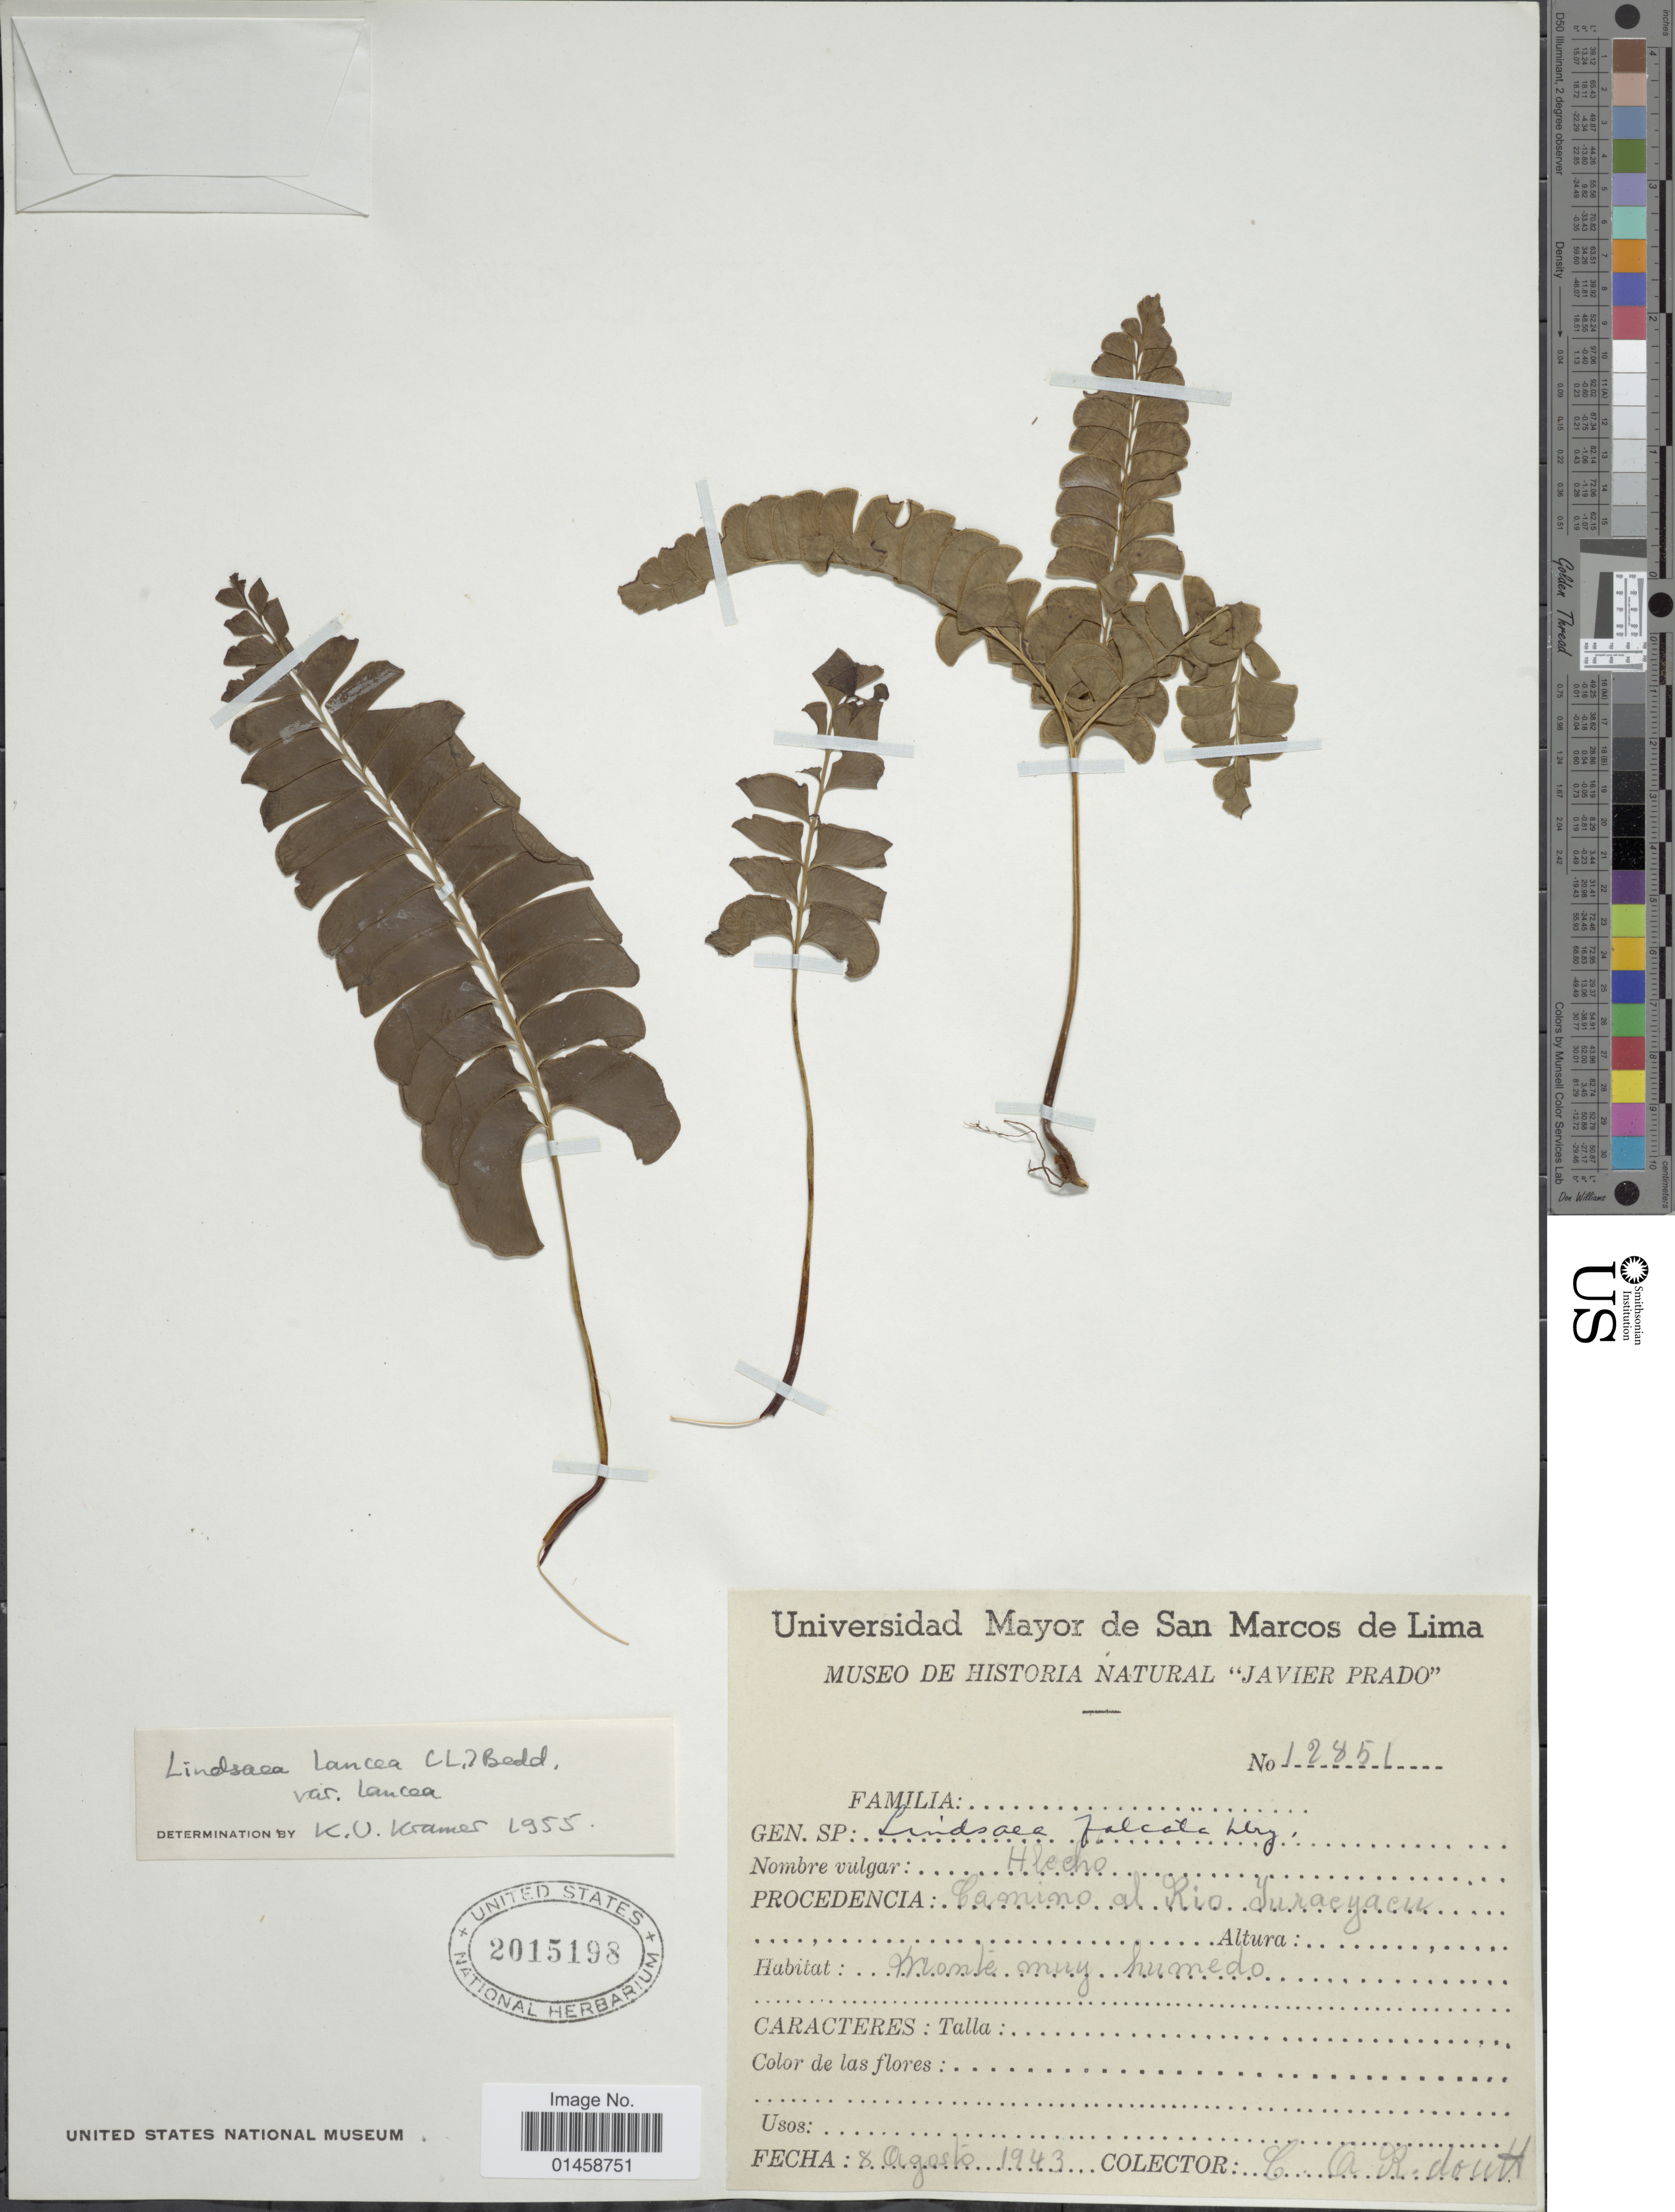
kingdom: Plantae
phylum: Tracheophyta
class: Polypodiopsida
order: Polypodiales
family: Lindsaeaceae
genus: Lindsaea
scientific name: Lindsaea lancea var. lancea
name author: (L.) Bedd.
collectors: C. Ridoutt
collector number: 12851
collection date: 1943-08-08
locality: Camino al Rio Juraeyeu [interpreted]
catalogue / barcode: US 2015198